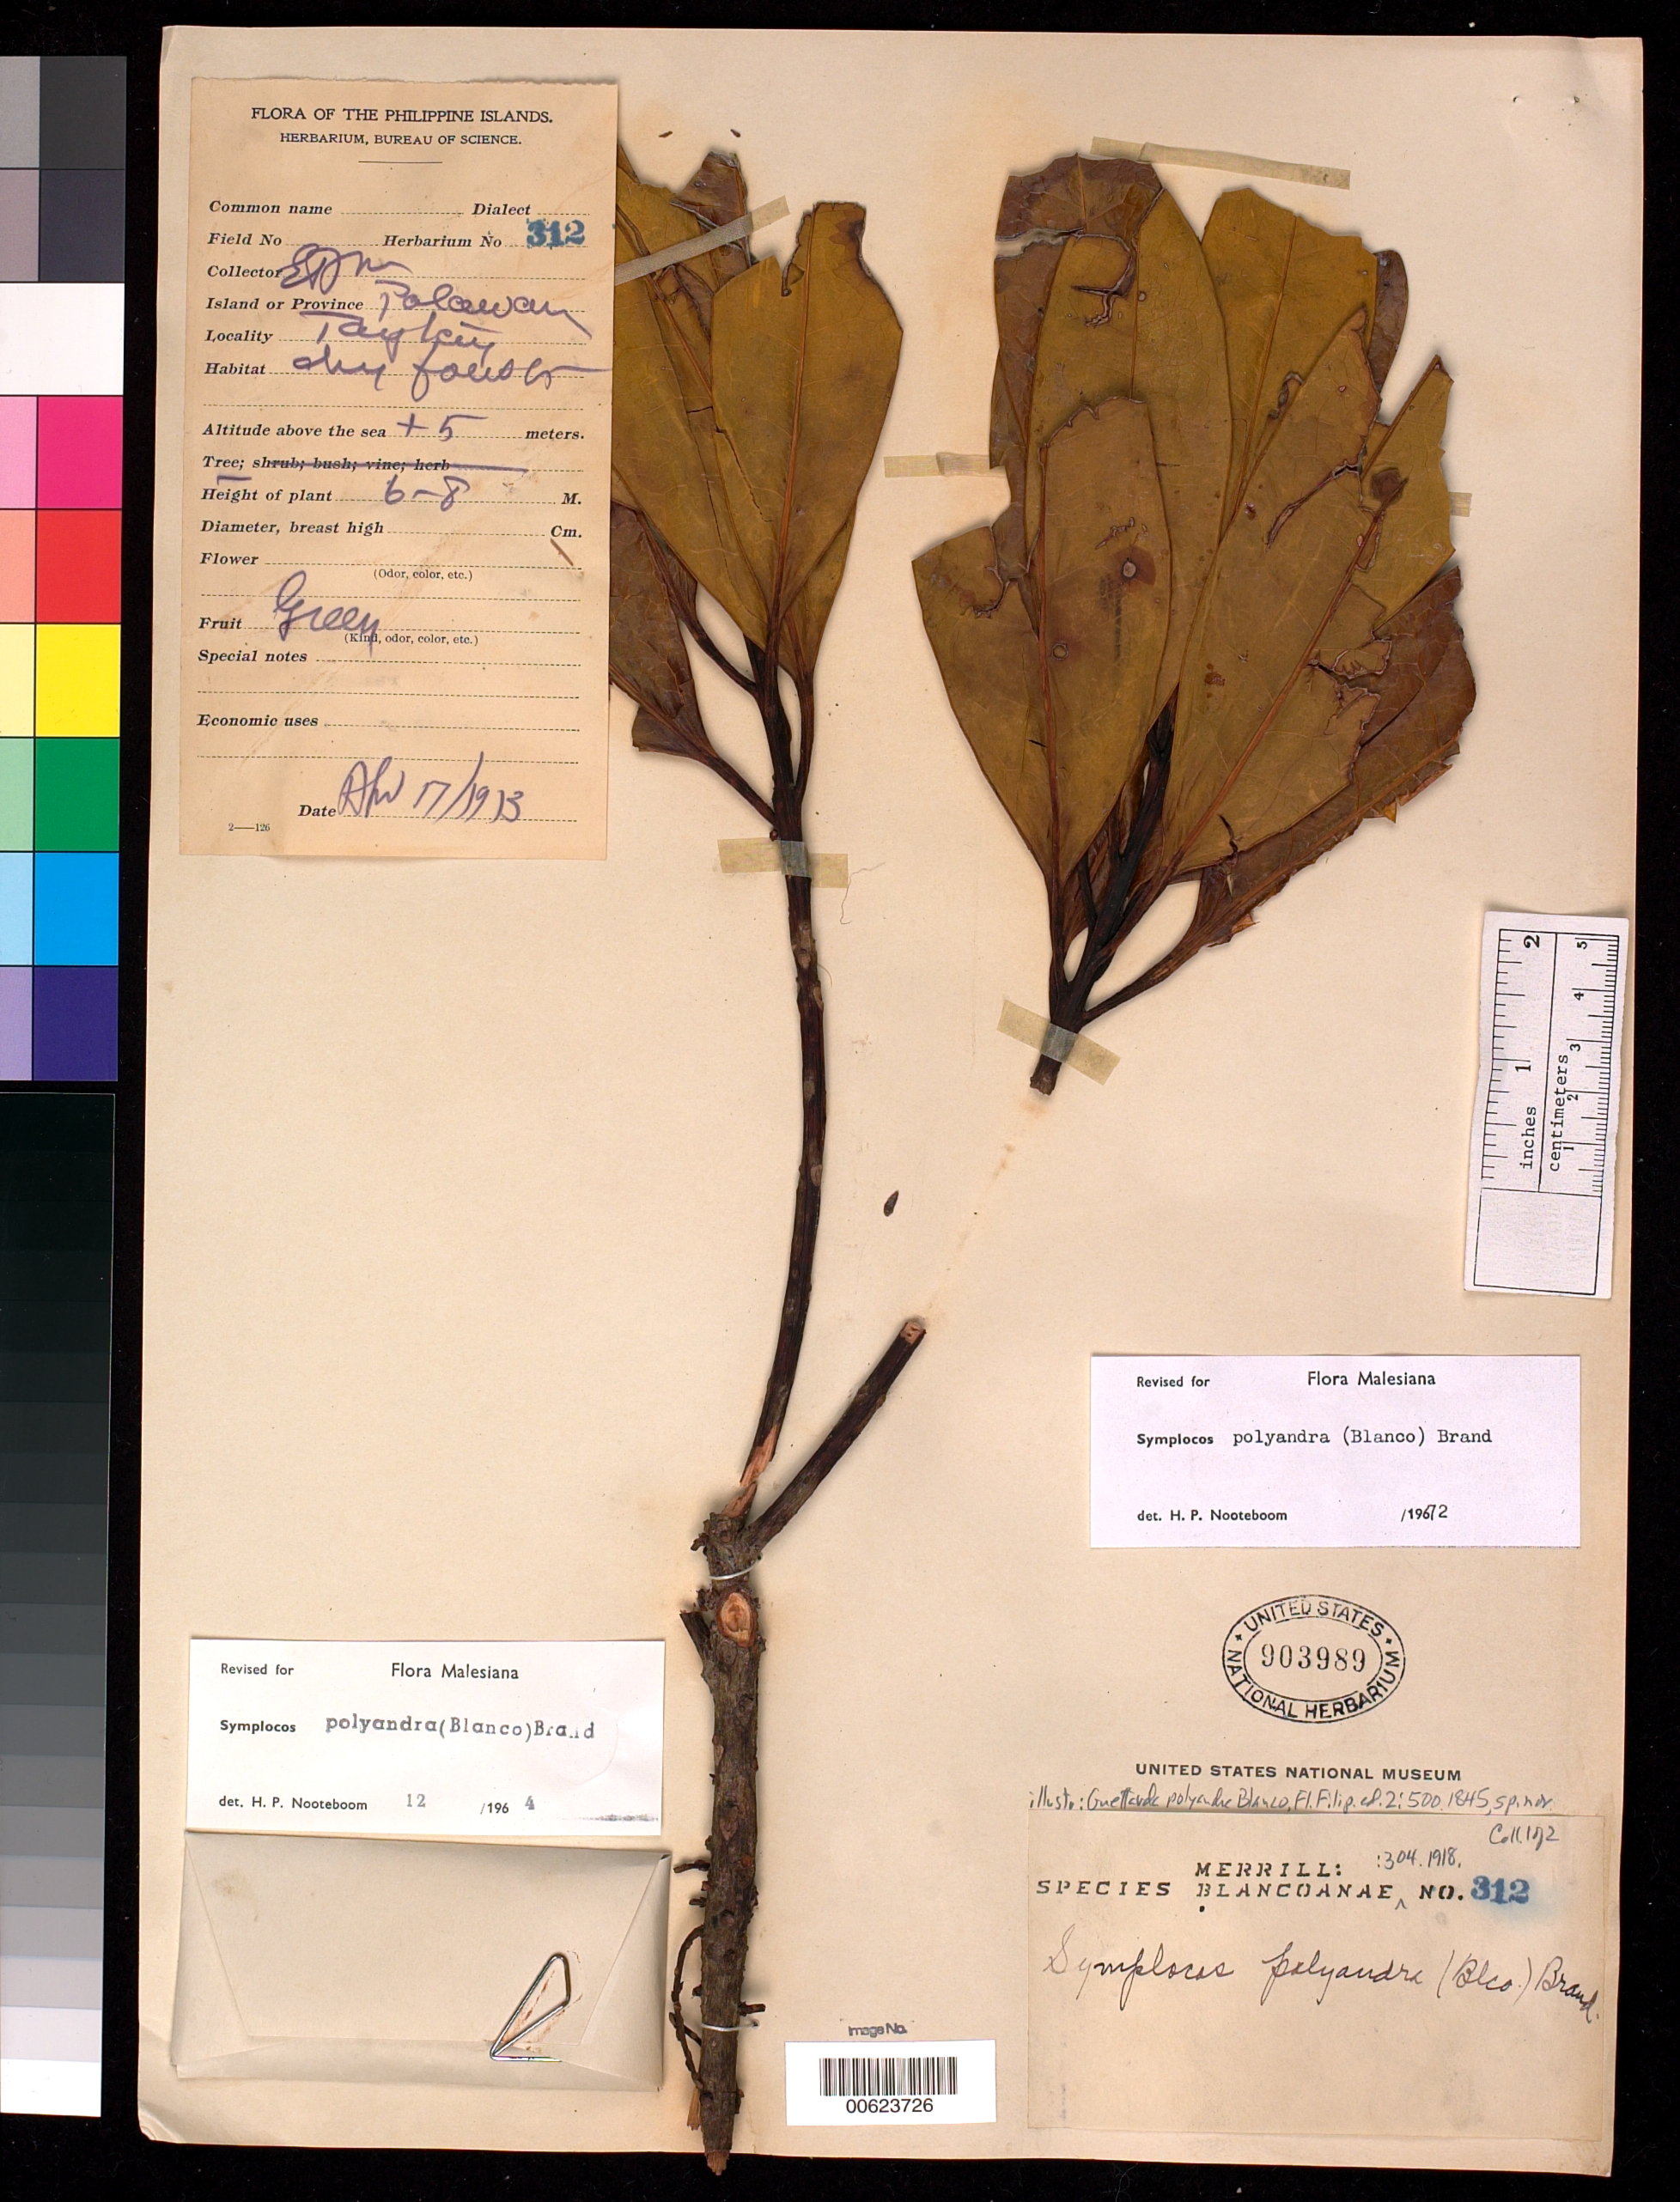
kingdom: Plantae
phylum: Tracheophyta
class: Magnoliopsida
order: Gentianales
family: Rubiaceae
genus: Guettarda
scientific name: Guettarda polyandra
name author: Blanco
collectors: E. D. Merrill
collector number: Sp. Blancoan. 0312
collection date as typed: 17 Apr 1913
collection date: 1913-04-17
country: Philippines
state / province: Mimaropa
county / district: Palawan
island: Palawan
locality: Taytay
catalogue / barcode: US 903989